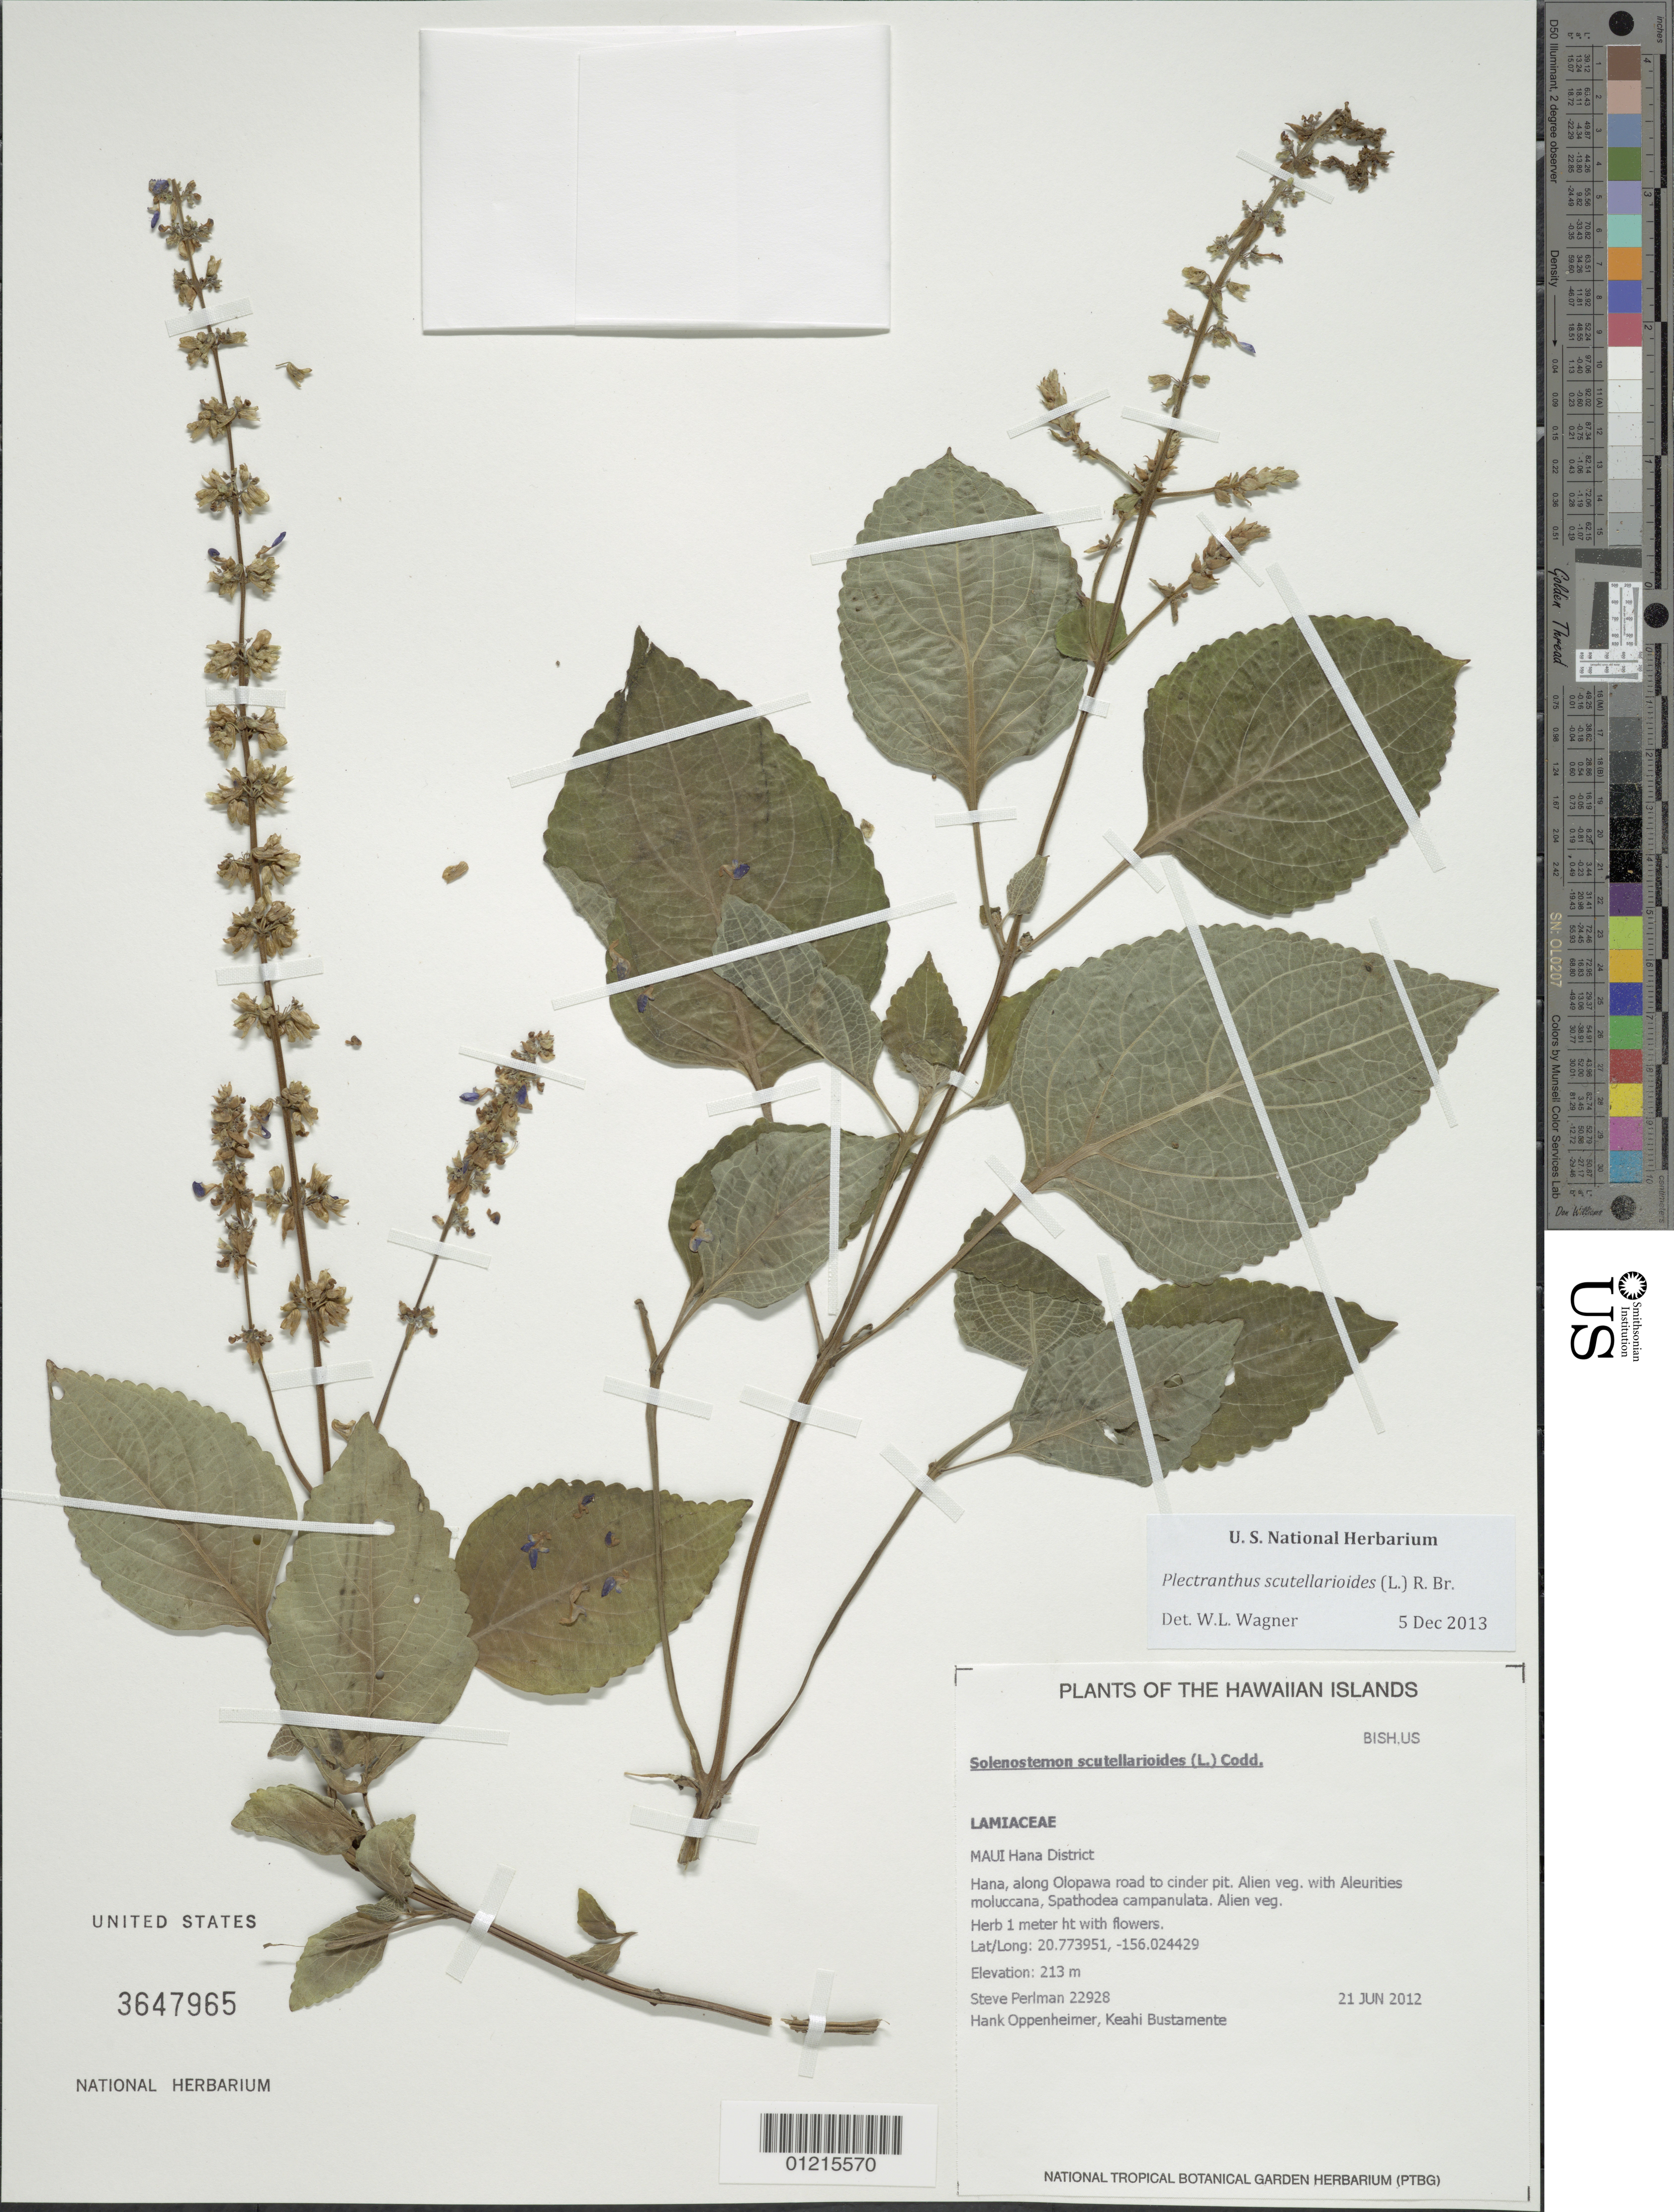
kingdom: Plantae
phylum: Tracheophyta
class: Magnoliopsida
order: Lamiales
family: Lamiaceae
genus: Coleus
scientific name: Coleus scutellarioides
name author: (L.) Benth.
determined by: Wagner, W. L., (BOT), Smithsonian Institution - National Museum of Natural History (UNITED STATES)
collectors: S. P. Perlman, H. L. Oppenheimer & K. M. Bustamente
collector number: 22928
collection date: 2012-06-21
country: United States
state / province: Hawaii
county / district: Maui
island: Maui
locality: Hamakua District, Hana, along Olopawa road to cinder pit.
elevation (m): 213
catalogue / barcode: US 3647965